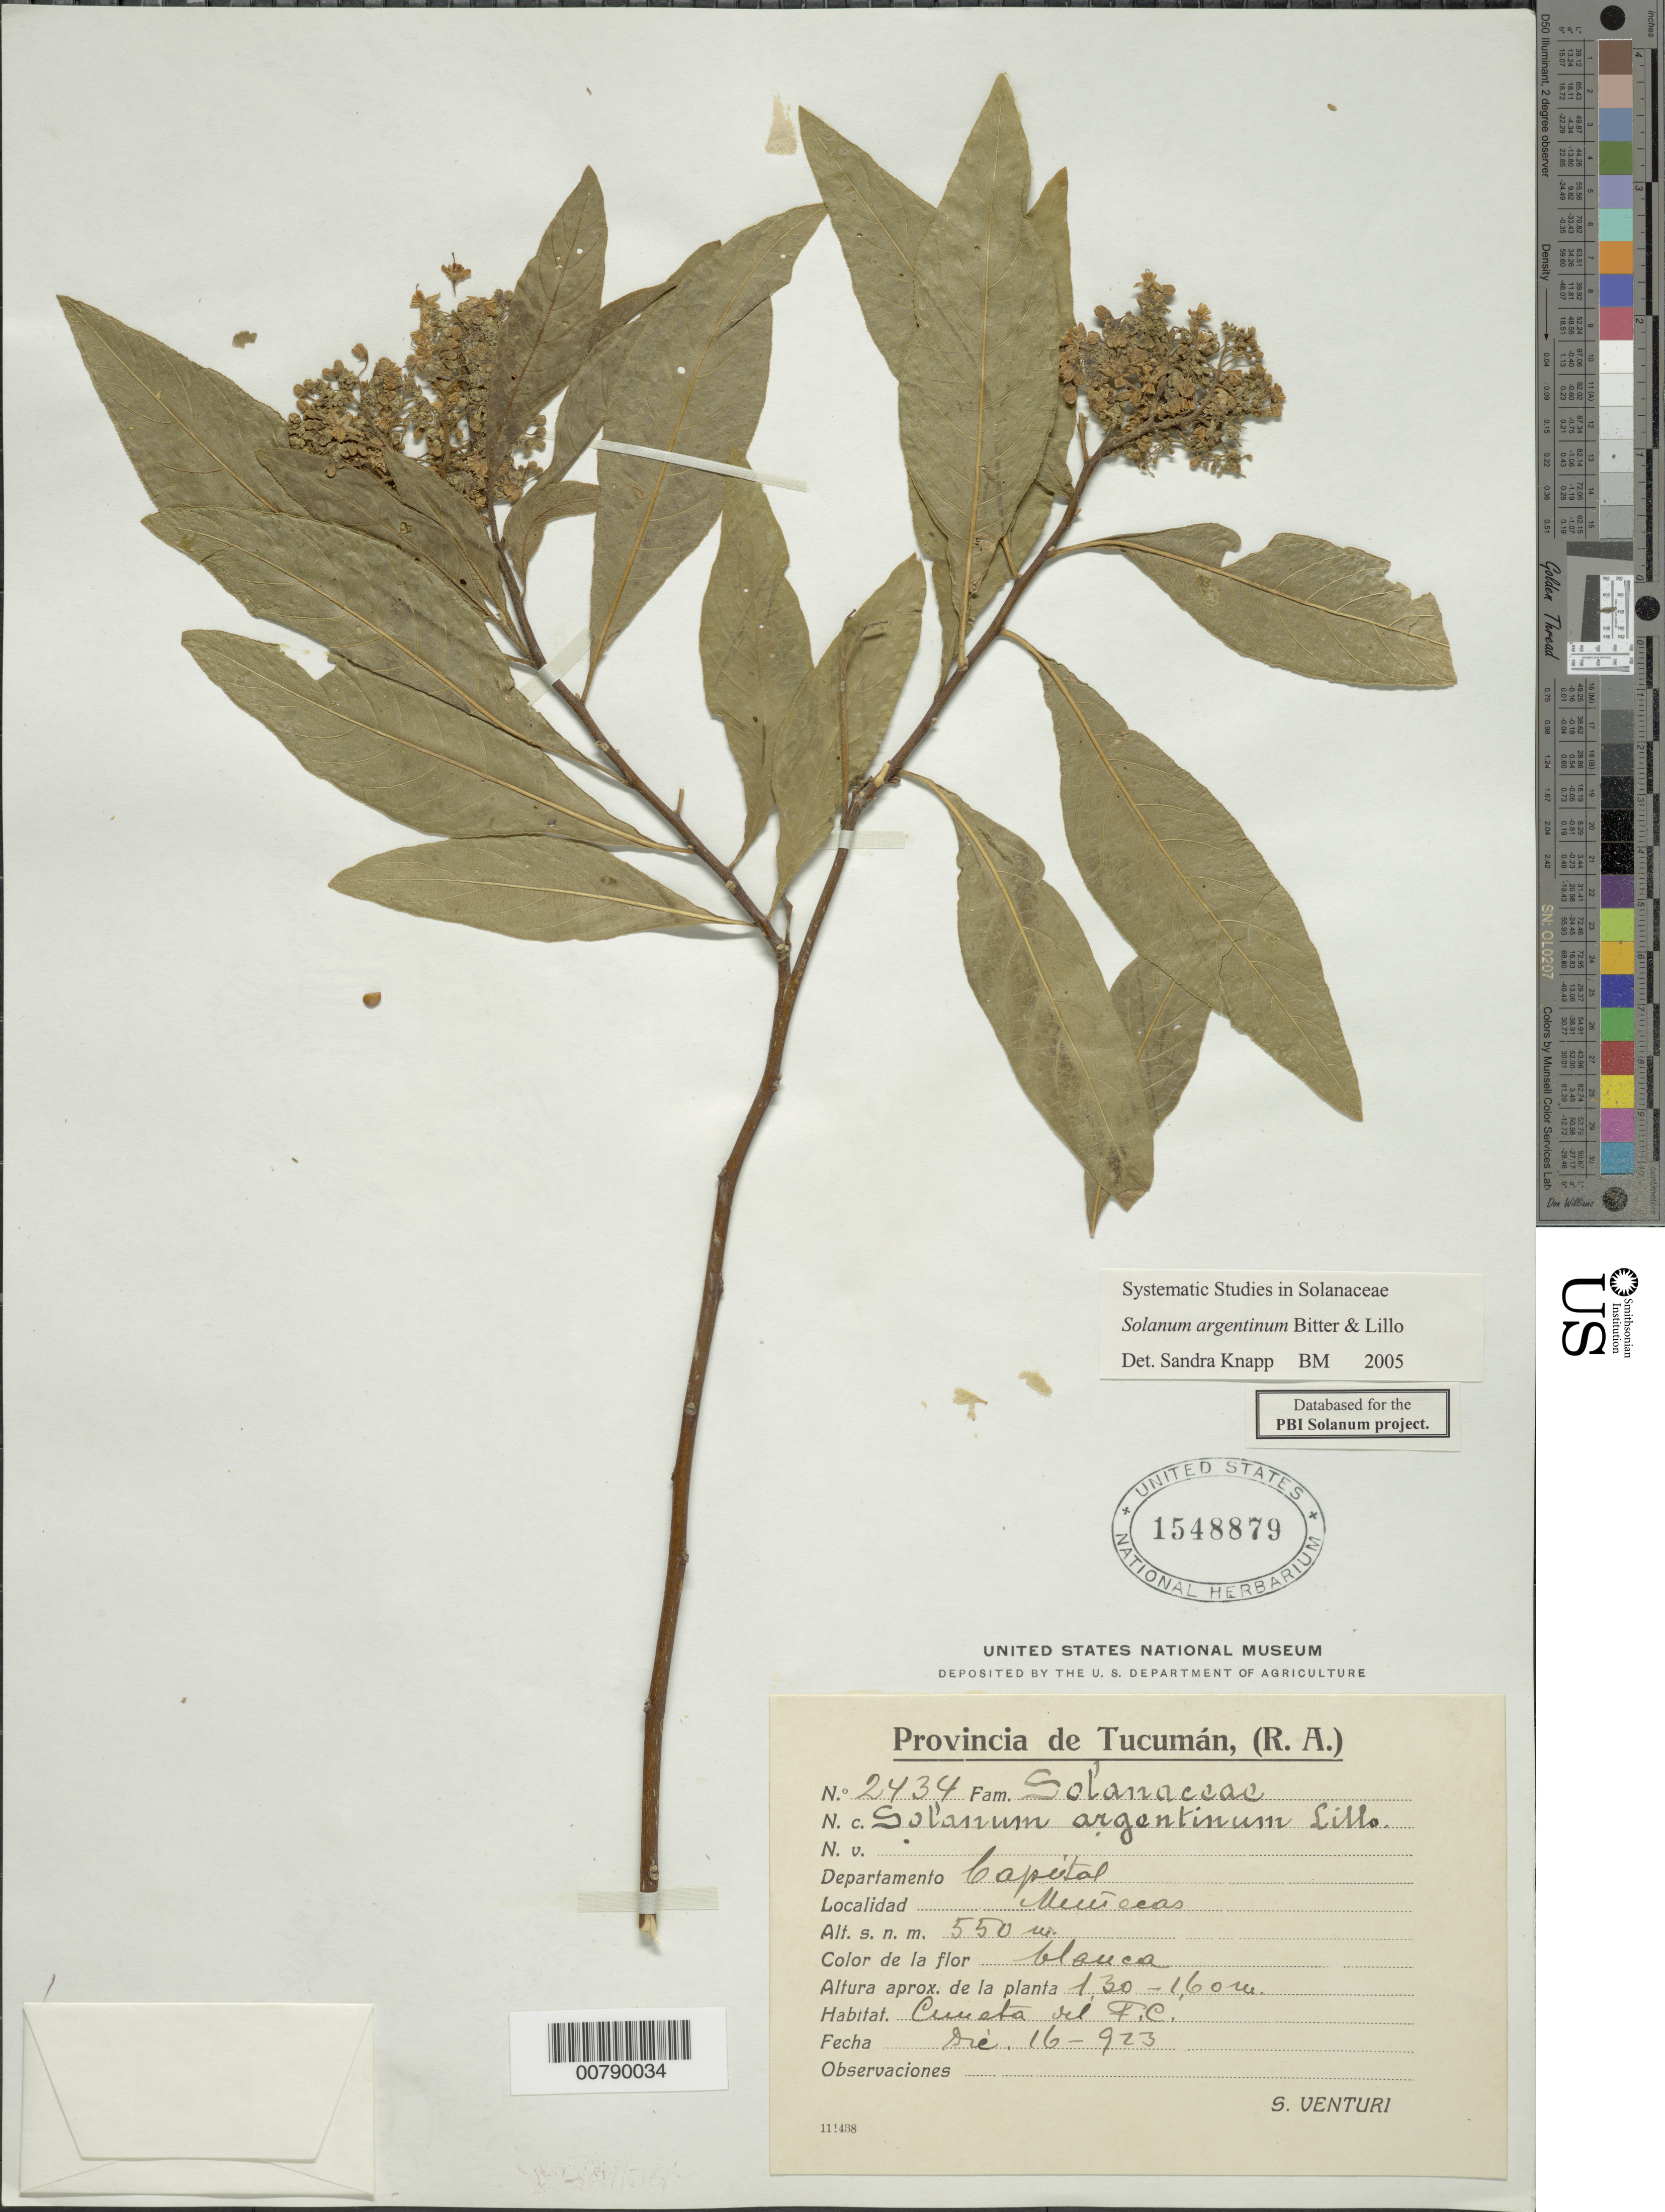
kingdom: Plantae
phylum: Tracheophyta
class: Magnoliopsida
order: Solanales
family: Solanaceae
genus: Solanum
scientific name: Solanum argentinum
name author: Bitter & Lillo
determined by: Knapp, S. D.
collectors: S. Venturi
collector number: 2434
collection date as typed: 16 Dec 1923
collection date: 1923-12-16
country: Argentina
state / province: Tucumán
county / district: Burruyacú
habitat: cuesta del F.C. (ferrocarril)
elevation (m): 550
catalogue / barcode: US 1548879